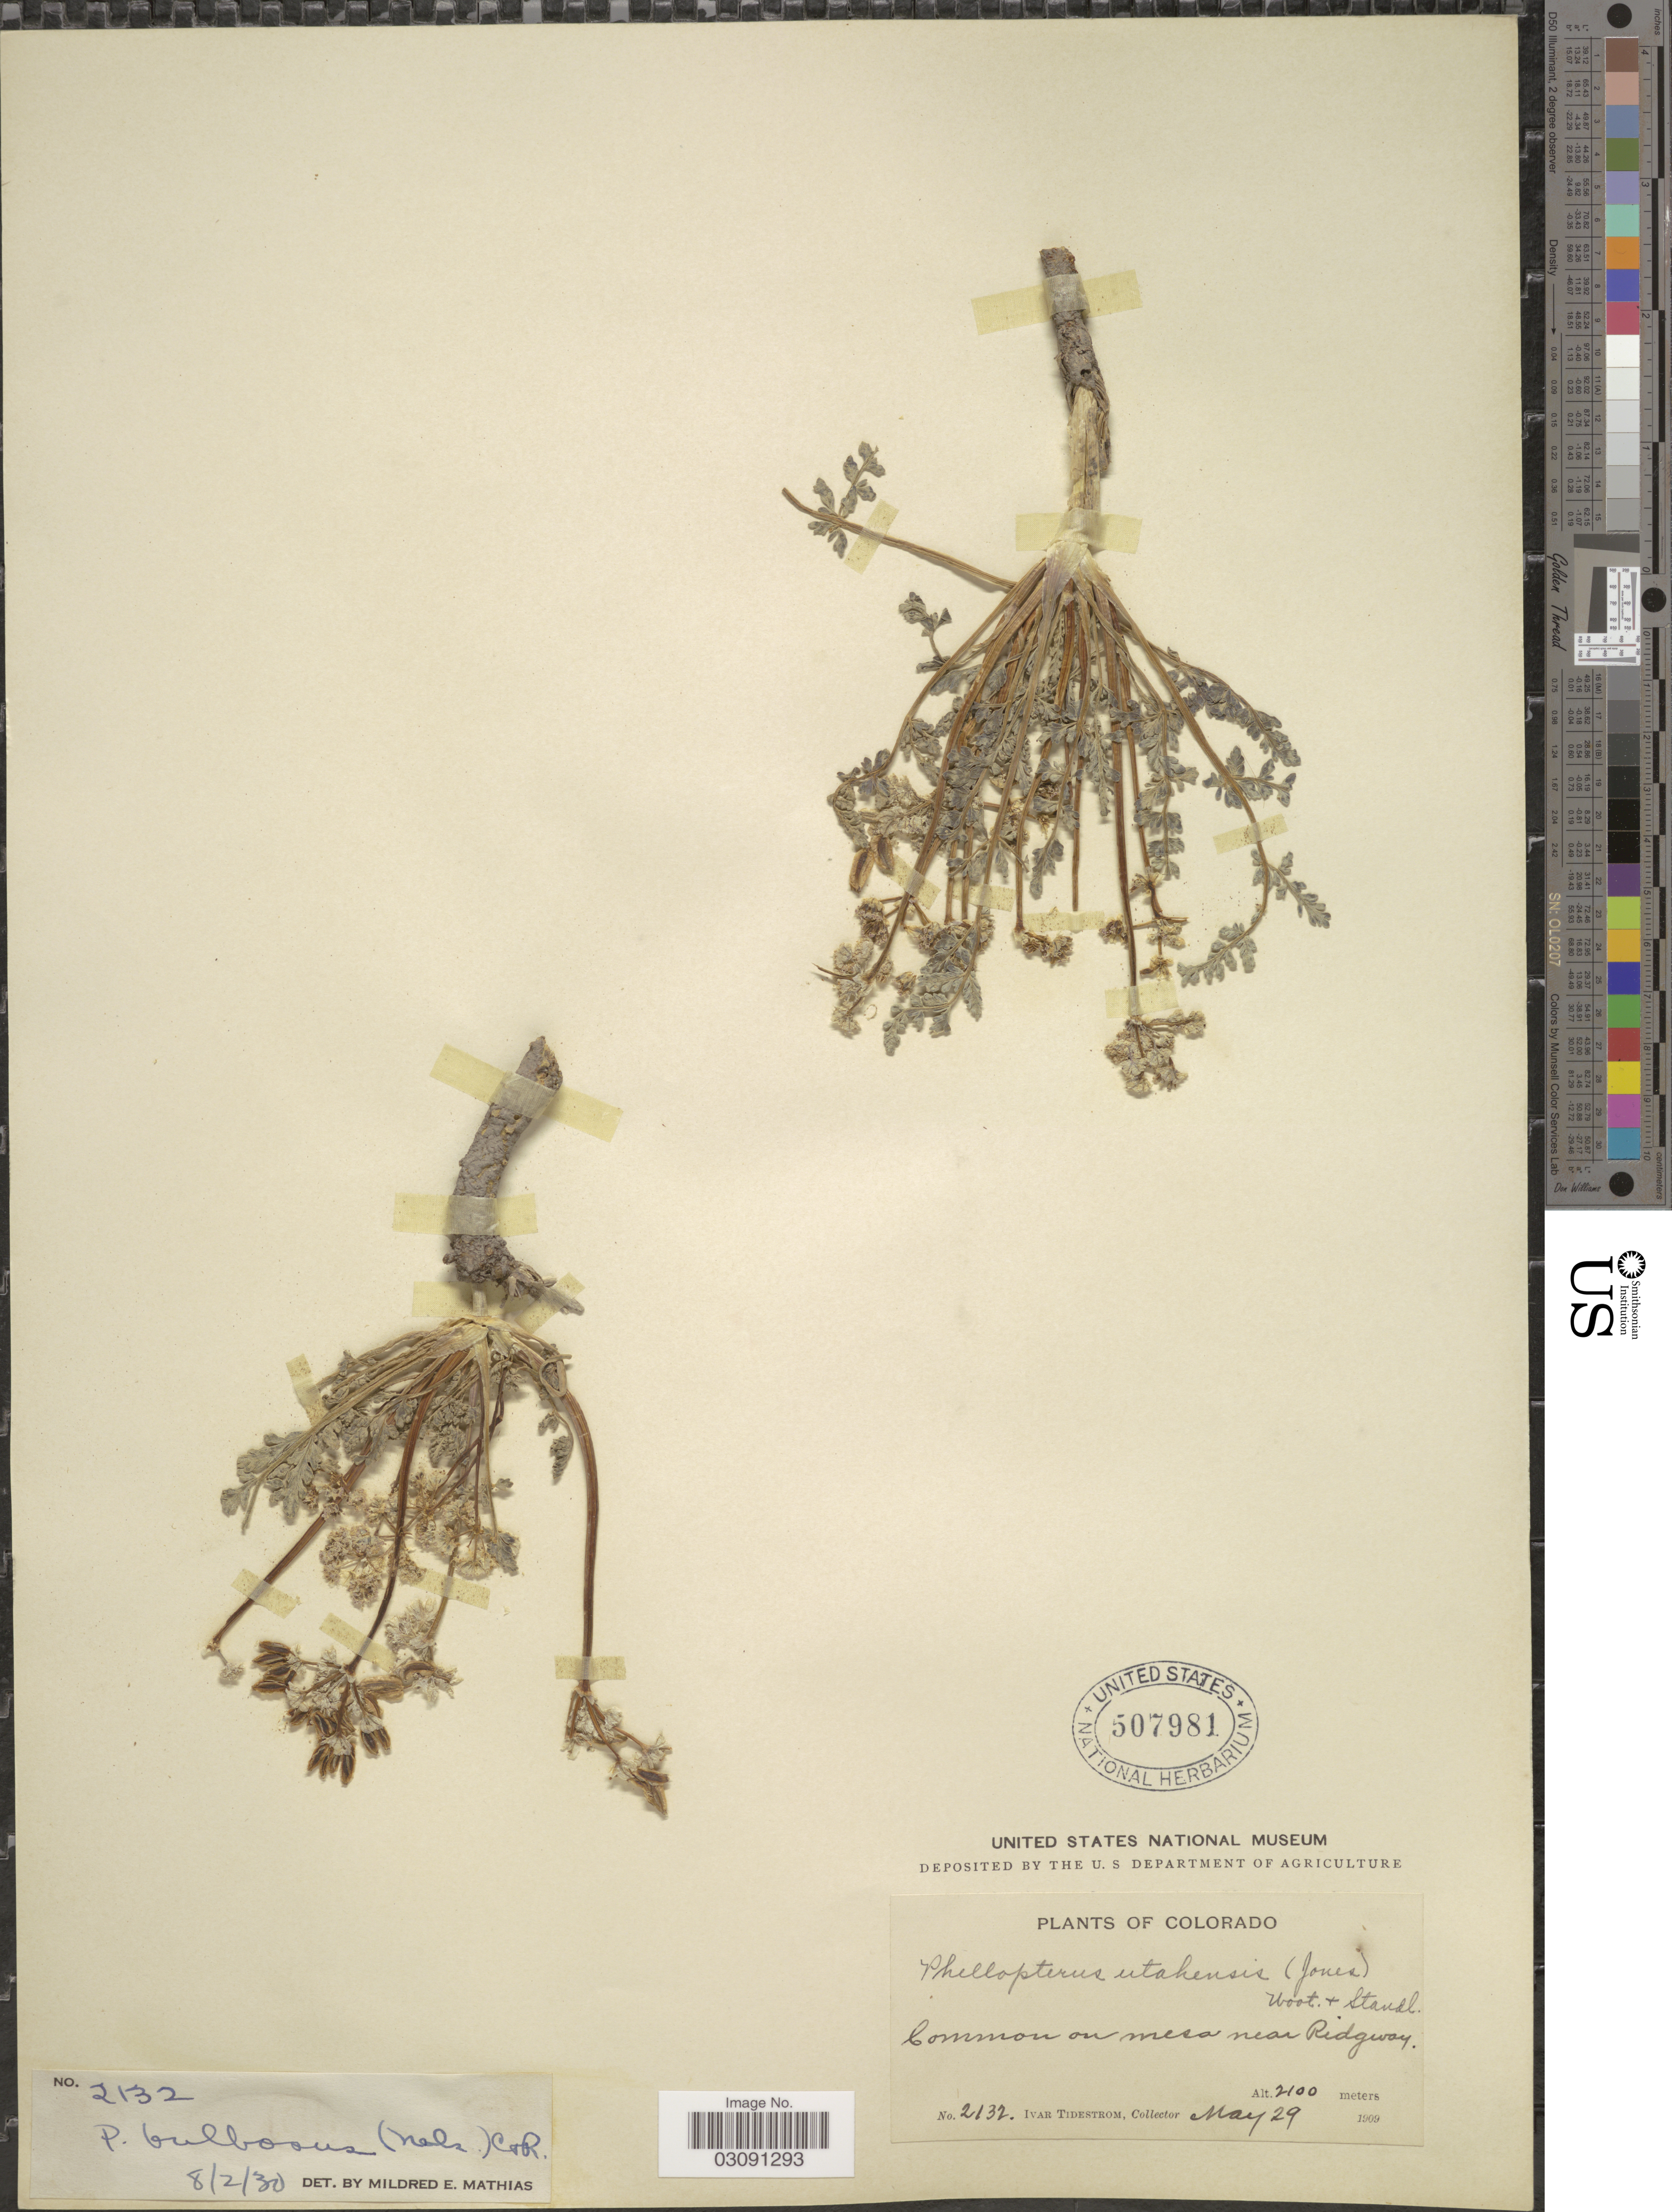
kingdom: Plantae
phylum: Tracheophyta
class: Magnoliopsida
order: Apiales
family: Apiaceae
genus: Cymopterus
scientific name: Cymopterus bulbosus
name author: A. Nelson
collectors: I. F. Tidestrom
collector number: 2137*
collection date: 1909-05-29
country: United States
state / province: Colorado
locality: Common on mesa near Ridgway.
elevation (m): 2100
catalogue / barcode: US 507981